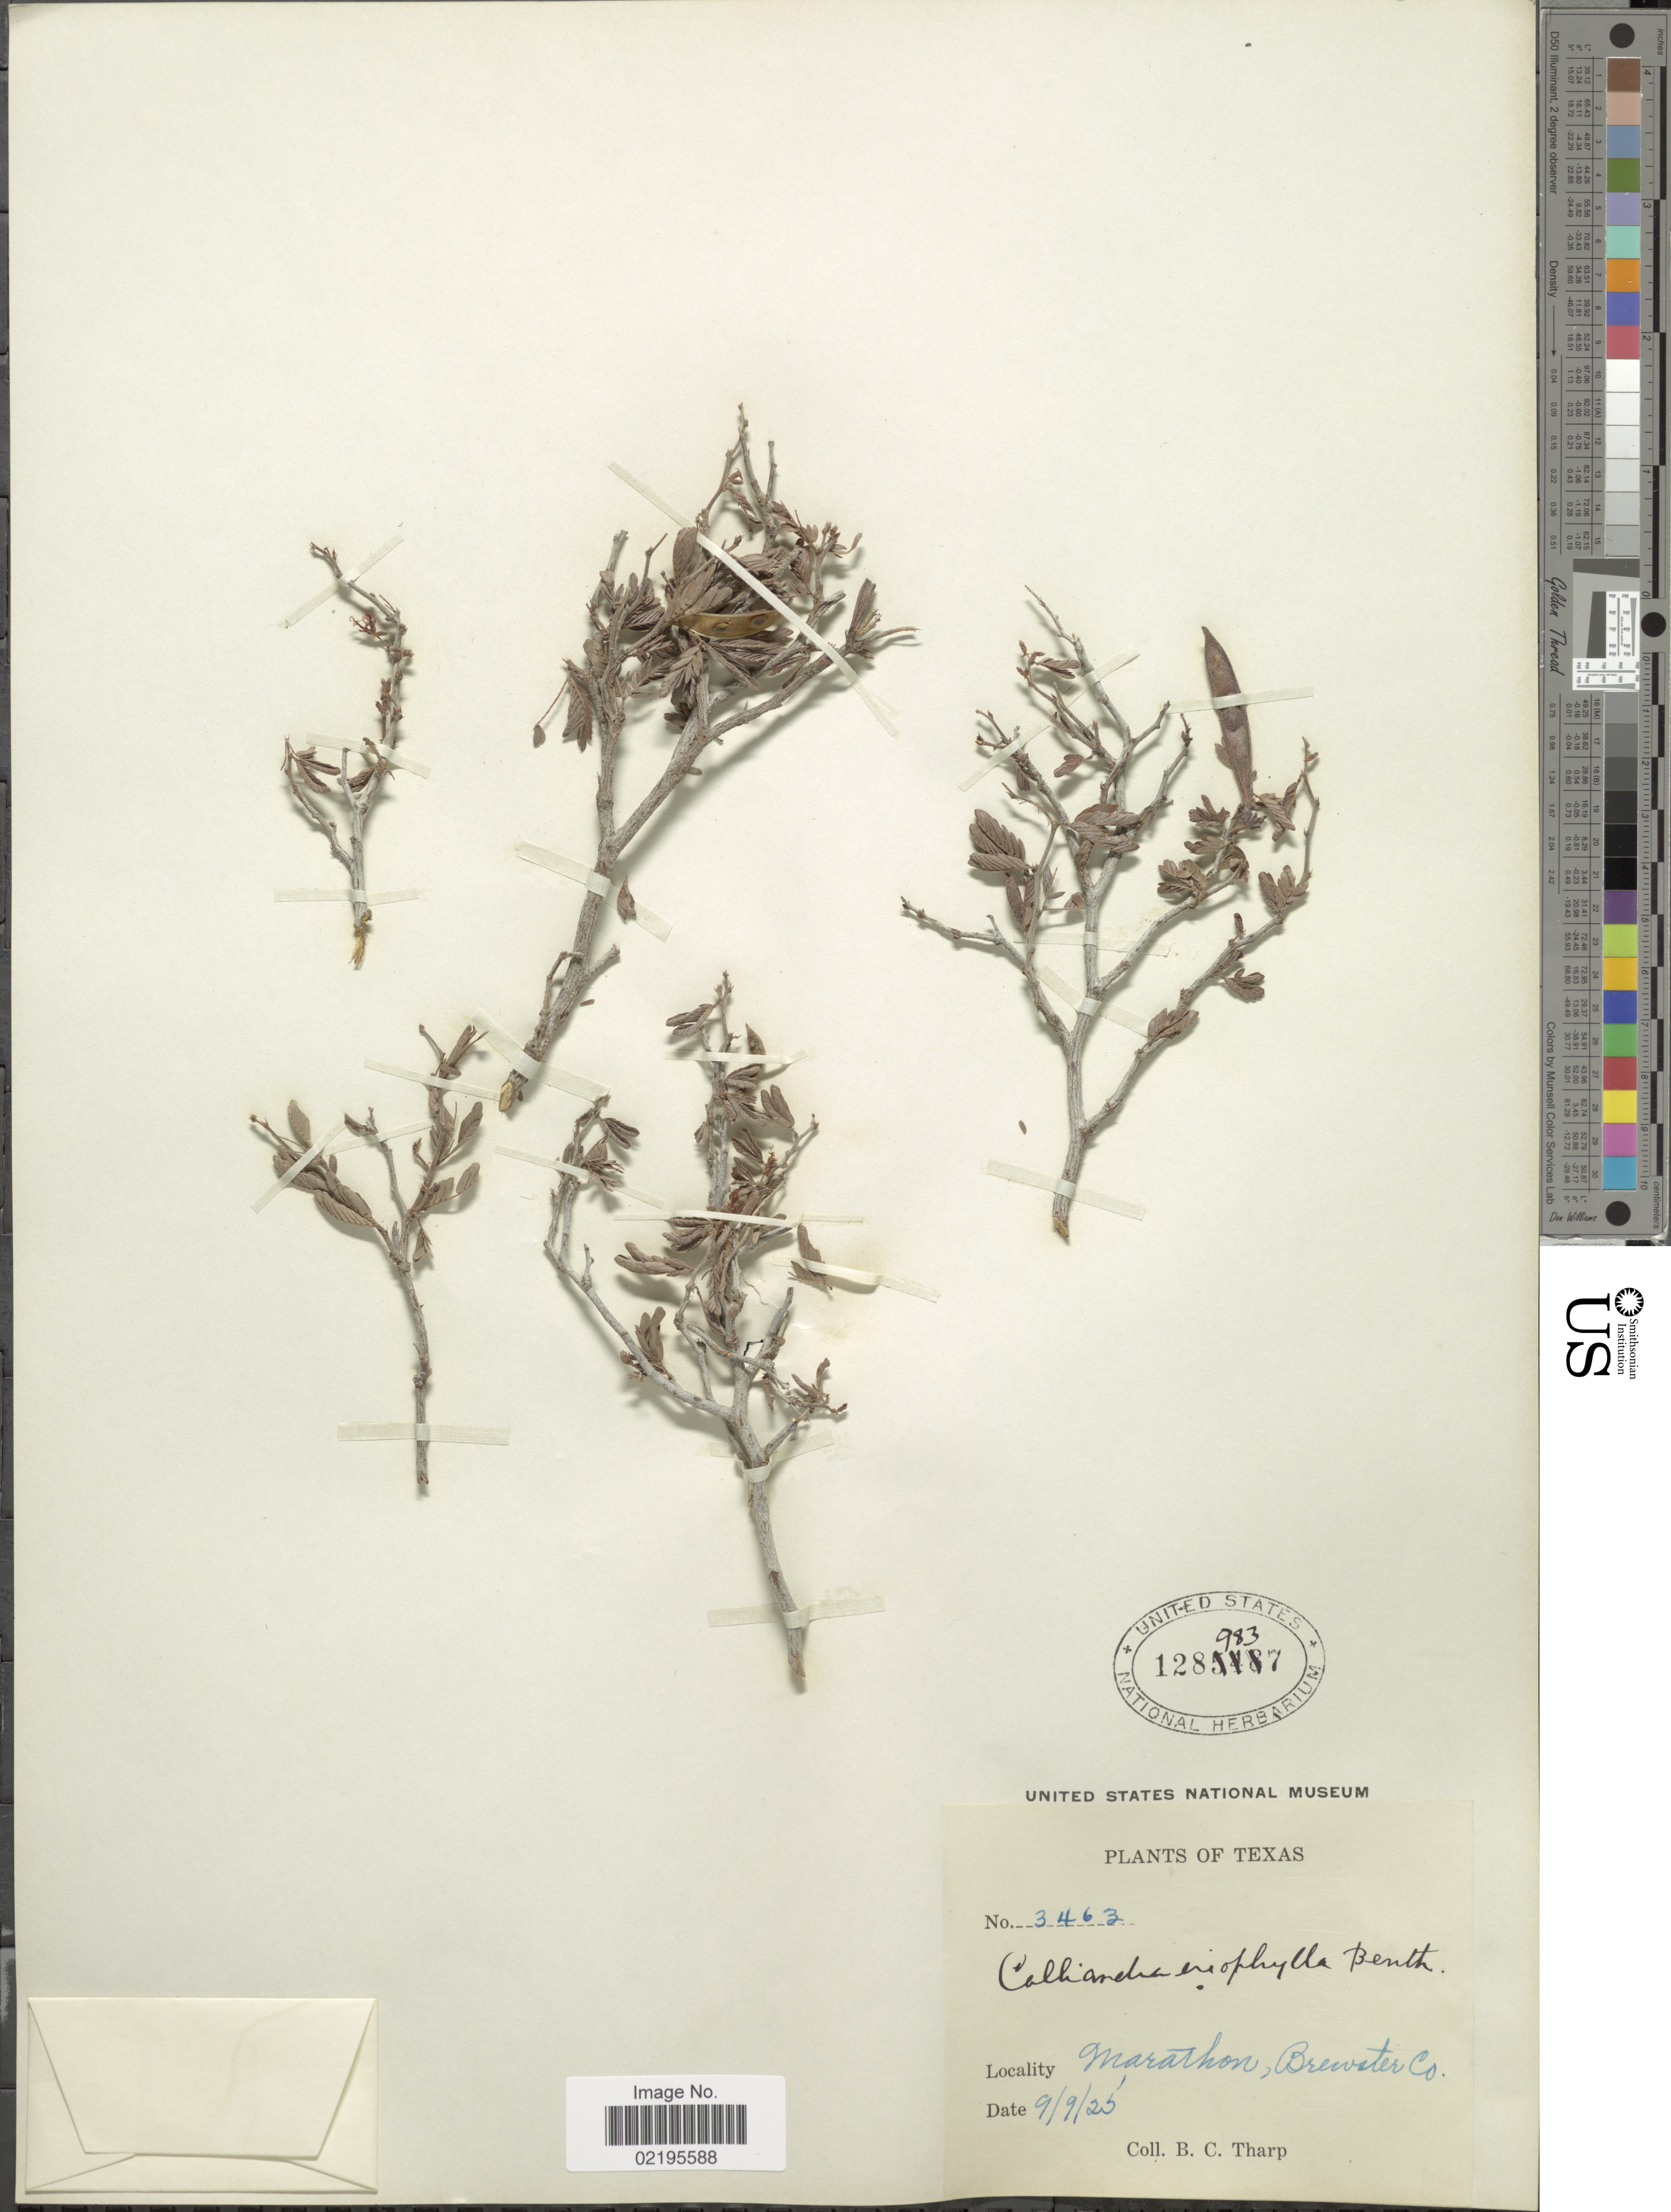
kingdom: Plantae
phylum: Tracheophyta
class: Magnoliopsida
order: Fabales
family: Fabaceae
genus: Calliandra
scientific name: Calliandra eriophylla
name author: Benth.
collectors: B. C. Tharp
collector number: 3463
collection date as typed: Transcribed d/m/y: 9/9/25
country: United States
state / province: Texas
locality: Marathon, Brewester Co.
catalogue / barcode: US 1289837